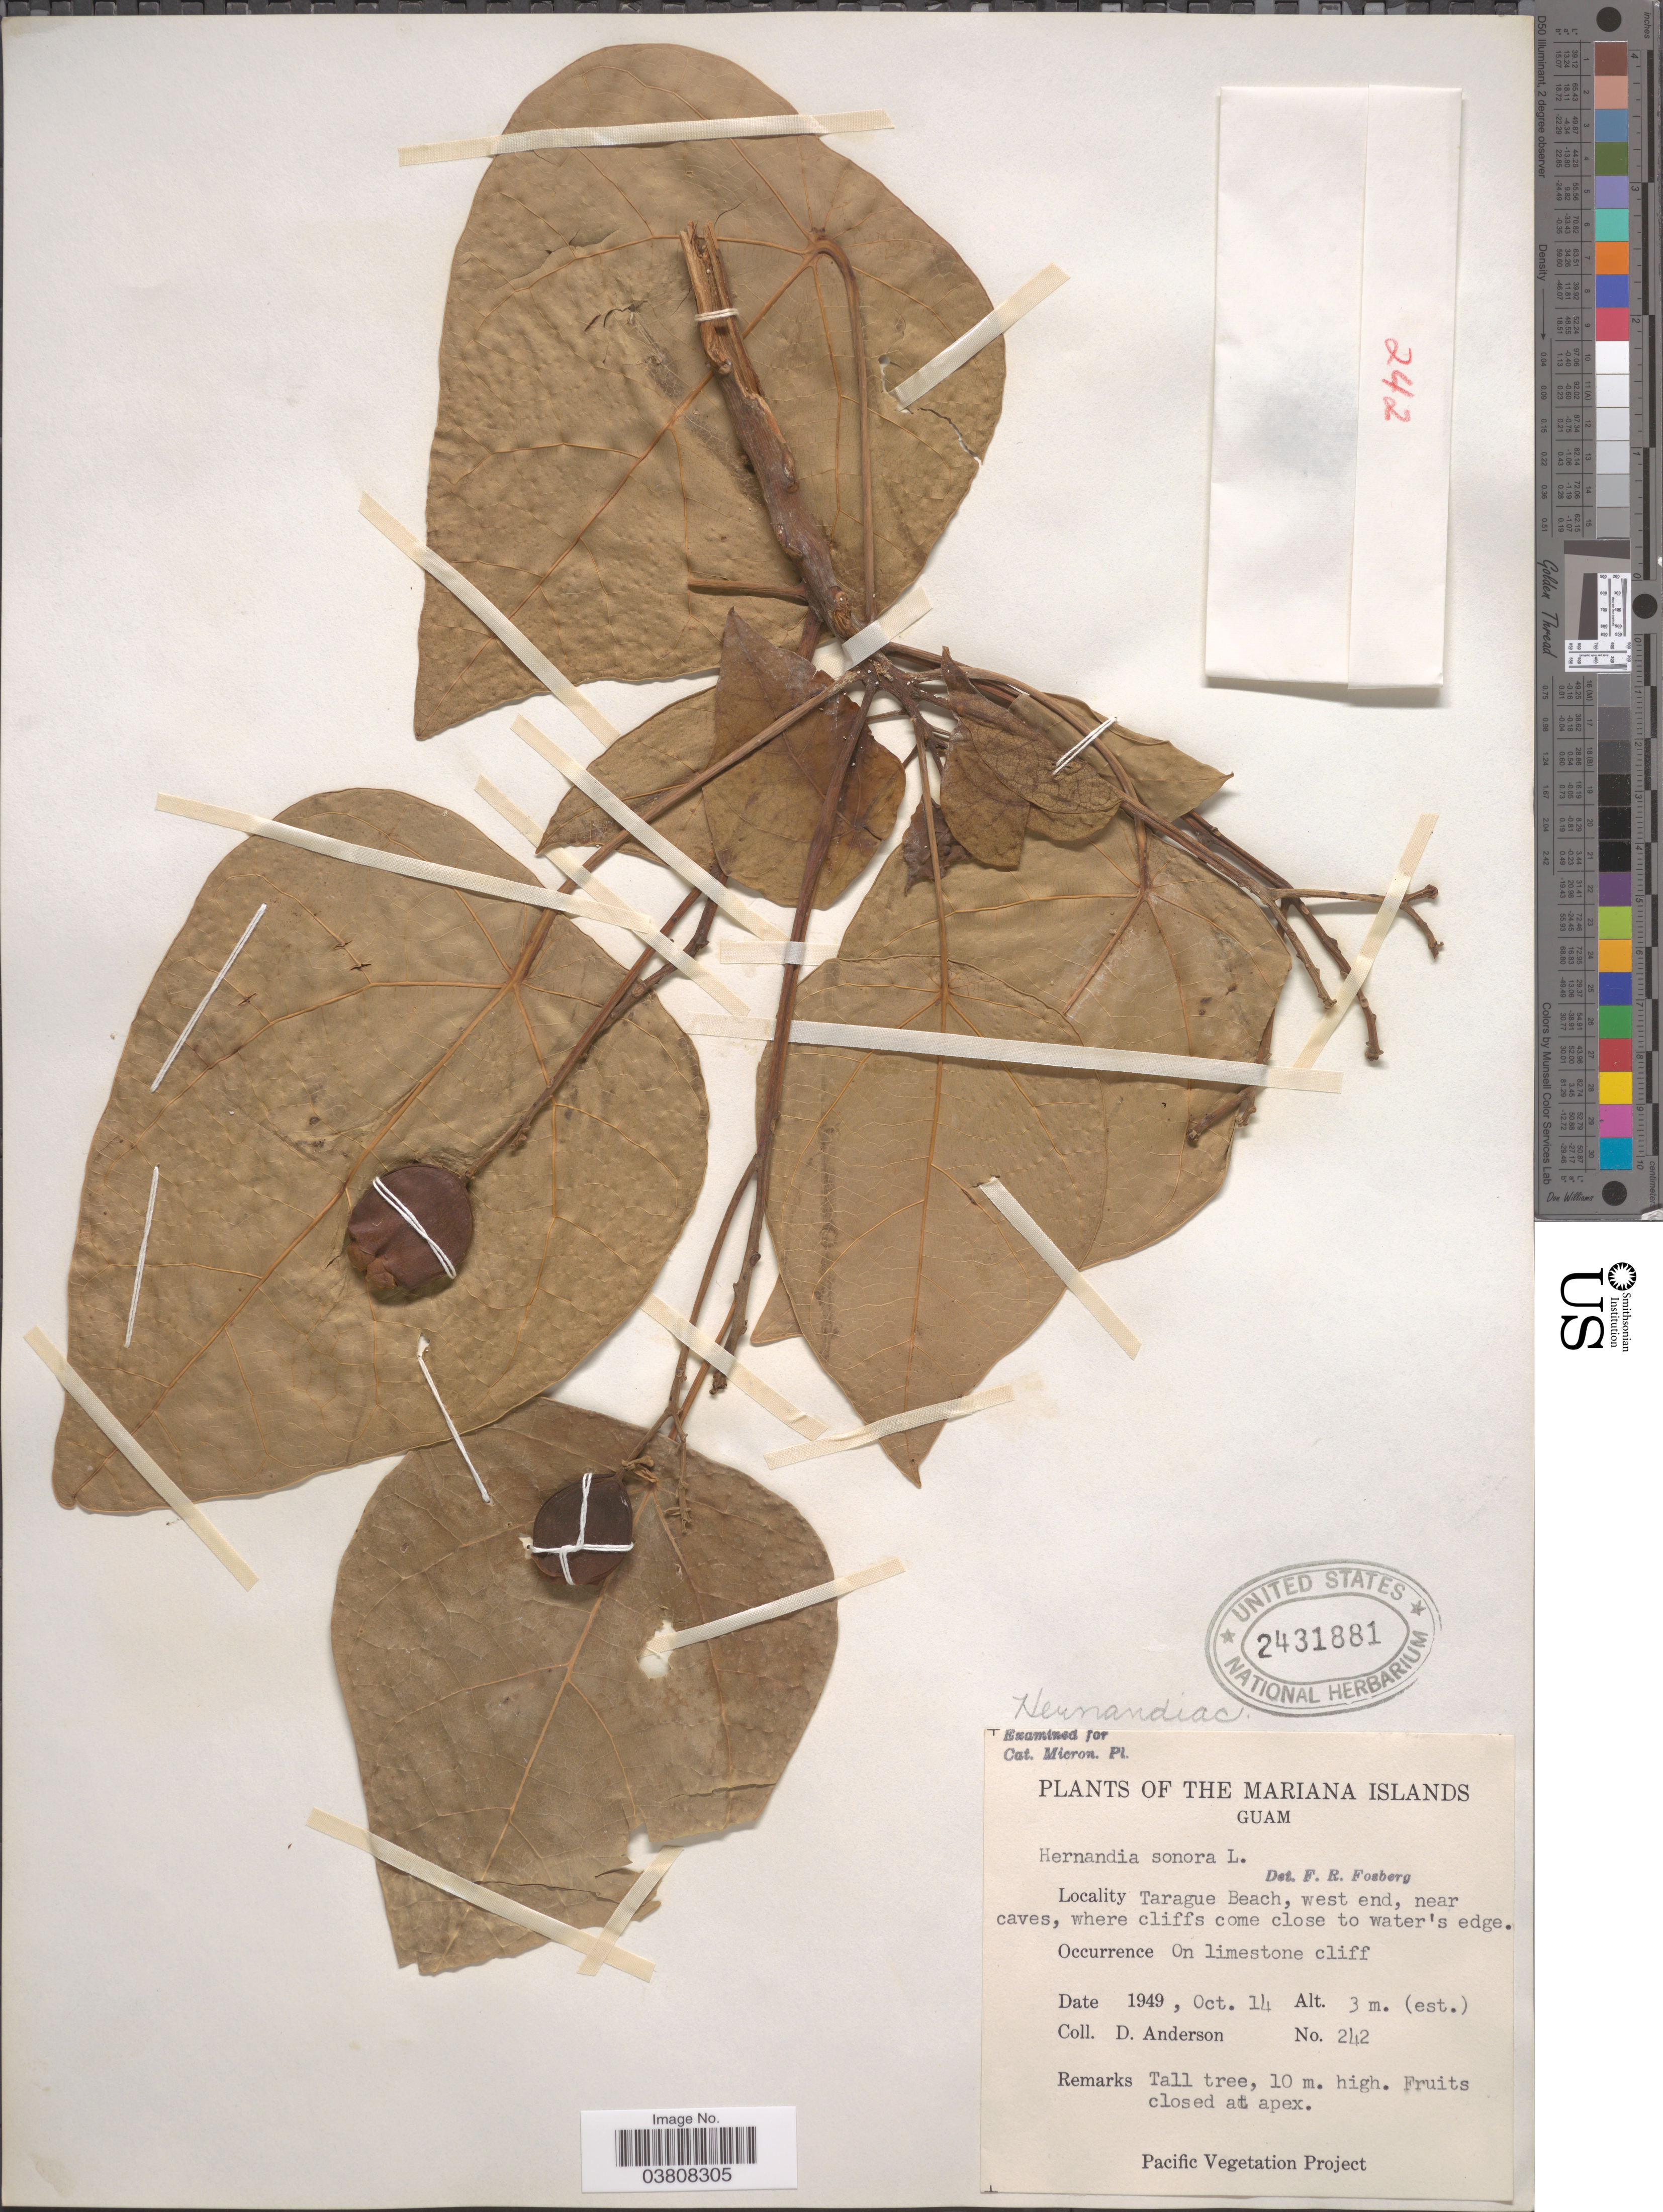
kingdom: Plantae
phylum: Tracheophyta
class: Magnoliopsida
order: Laurales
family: Hernandiaceae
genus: Hernandia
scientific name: Hernandia nymphaeifolia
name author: (C. Presl) Kubitzki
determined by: Strong, Mark T., (BOT), Smithsonian Institution - National Museum of Natural History (UNITED STATES)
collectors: D. Anderson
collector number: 242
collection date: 1949-10-14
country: Guam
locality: The Mariana Islands. Tarague Beach, west end, near caves, where cliffs come close to water's edge.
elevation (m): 3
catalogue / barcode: US 2431881